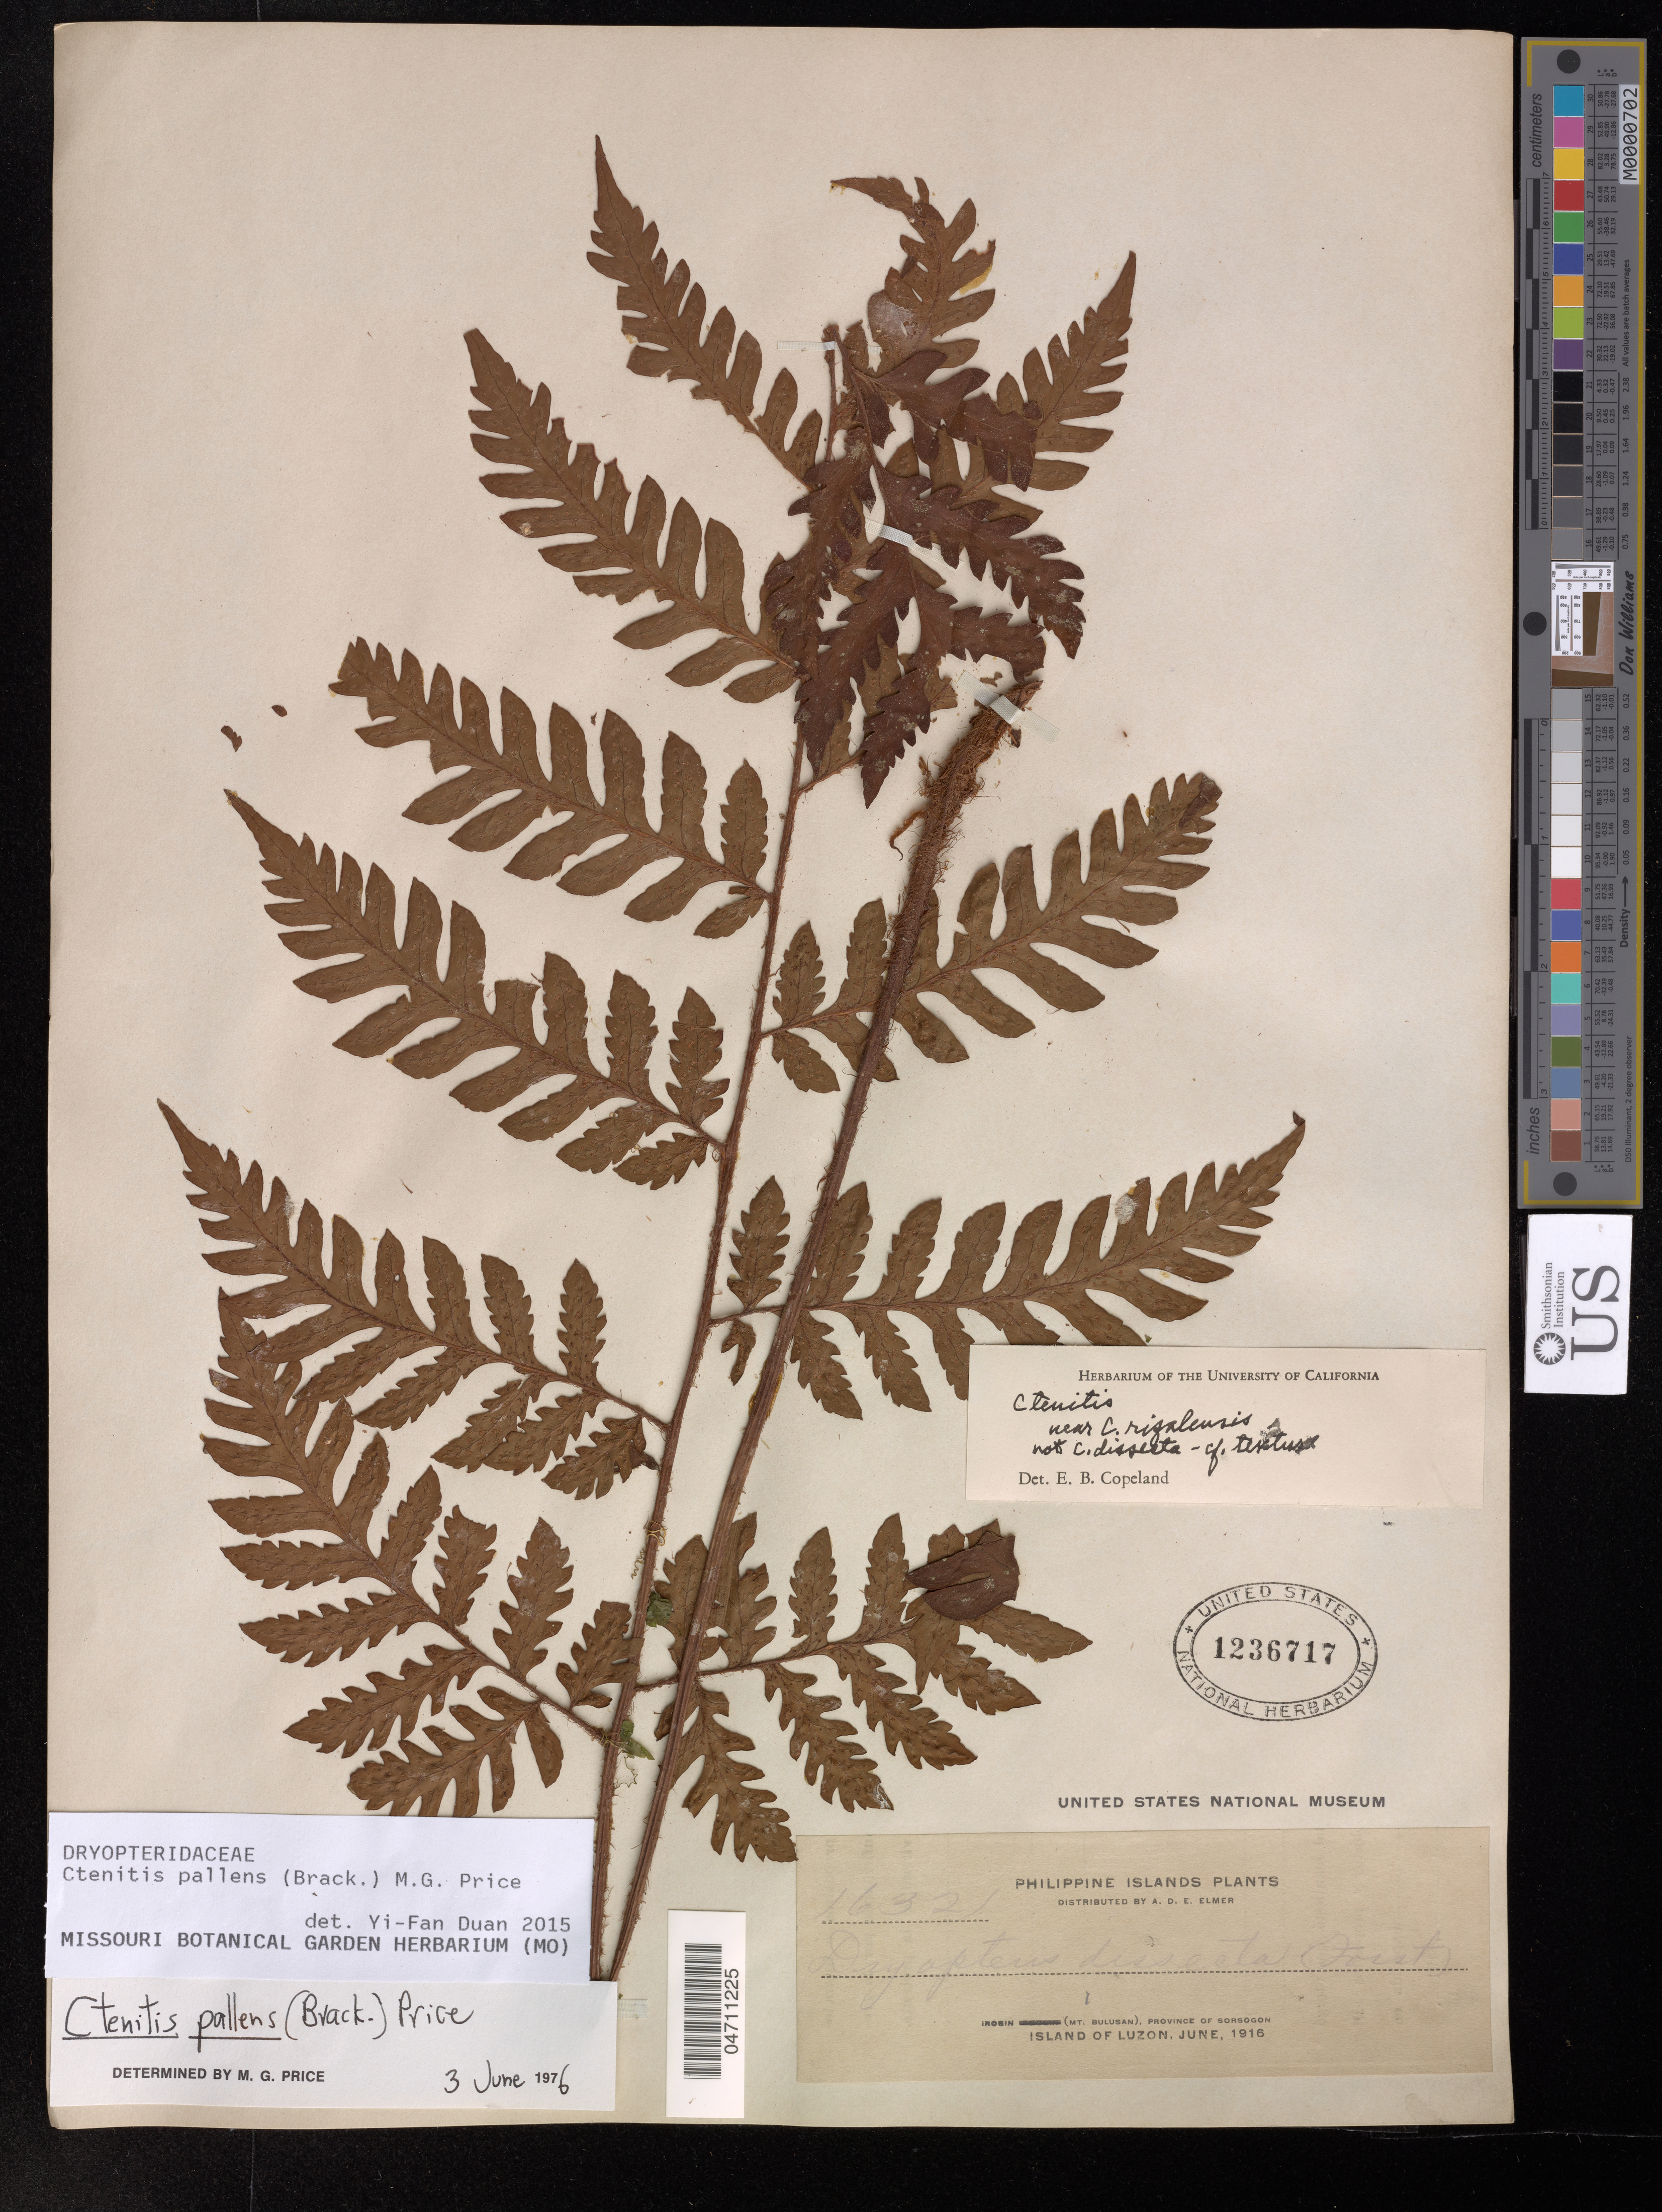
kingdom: Plantae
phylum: Tracheophyta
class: Polypodiopsida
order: Polypodiales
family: Dryopteridaceae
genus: Ctenitis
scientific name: Ctenitis pallens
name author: (Brack.) Price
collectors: A. D. E. Elmer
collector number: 16321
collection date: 1916-06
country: Philippines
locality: Irosin (Mt. Bulusan), Province of Sorsogon, Island of Luzon.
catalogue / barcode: US 1236717